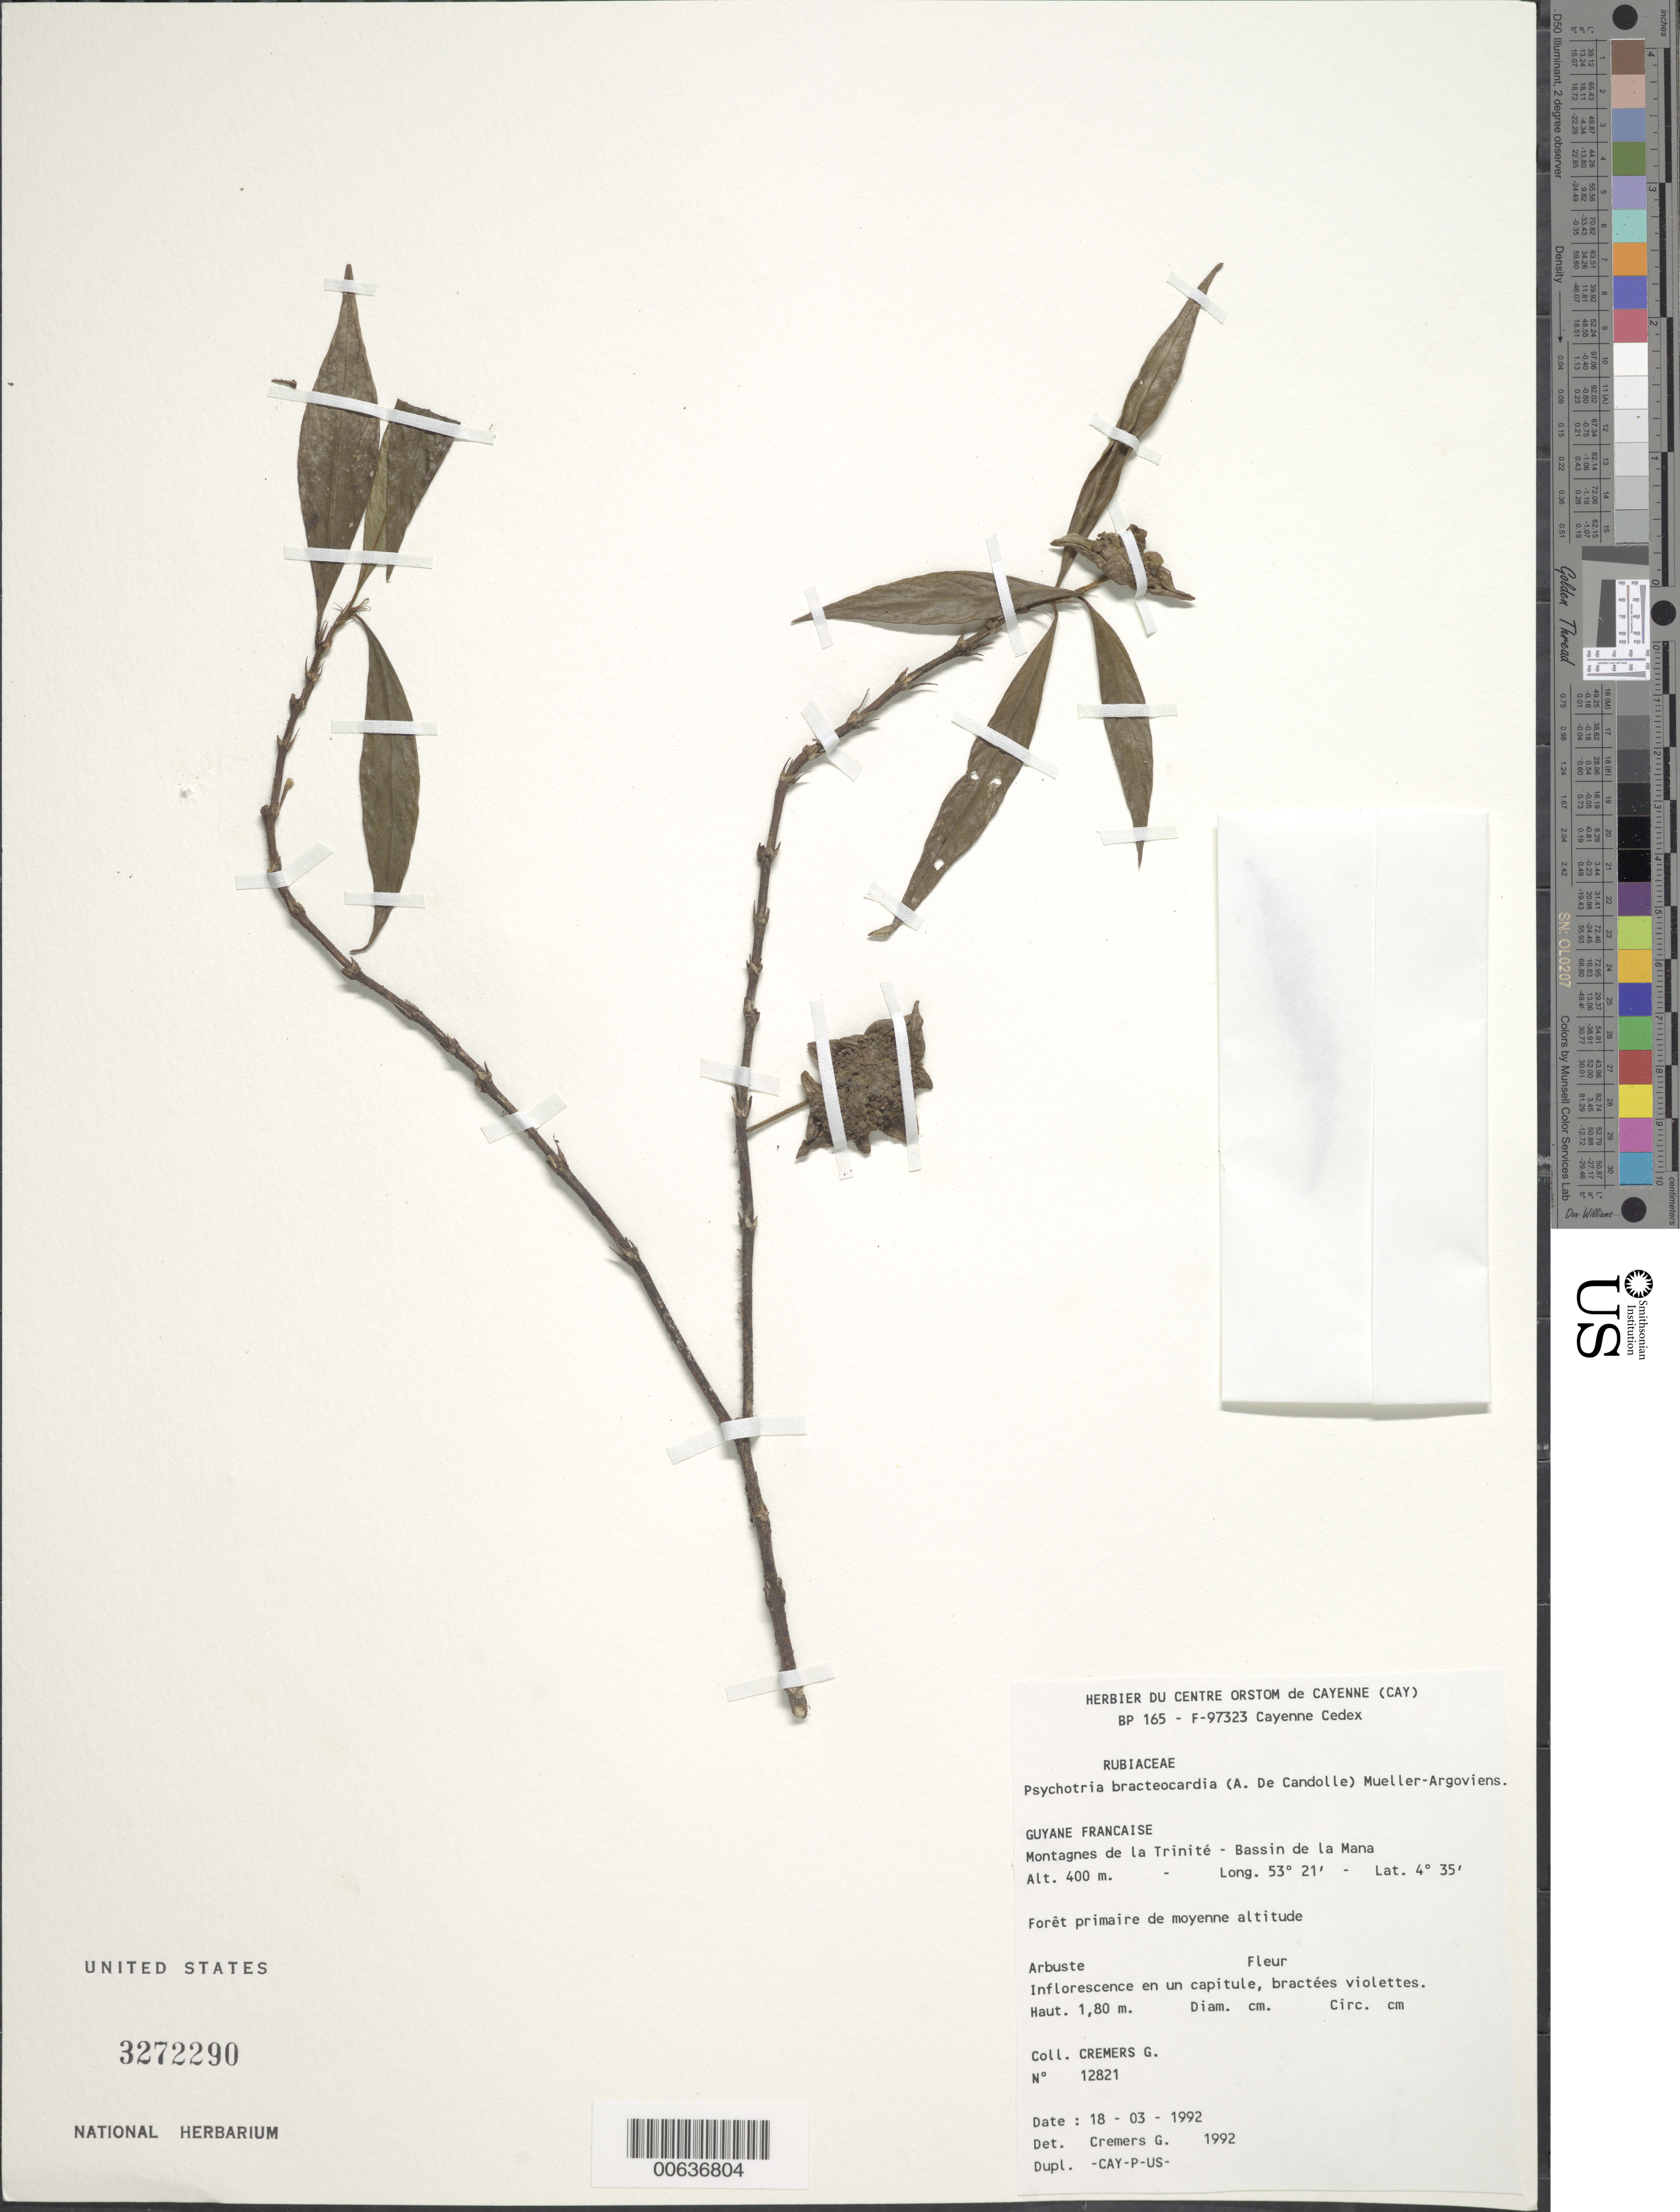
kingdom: Plantae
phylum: Tracheophyta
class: Magnoliopsida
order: Gentianales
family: Rubiaceae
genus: Palicourea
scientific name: Palicourea bracteocardia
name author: (DC.) Delprete & J.H. Kirkbr.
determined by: Kirkbride, J. H., Jr.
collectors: G. Cremers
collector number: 12821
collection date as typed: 18-Mar-92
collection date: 1992-03-18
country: French Guiana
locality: Montagnes de la Trinité, Bassin de la Mana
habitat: Forêt primaire de moyenne altitude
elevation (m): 400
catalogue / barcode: US 3272290